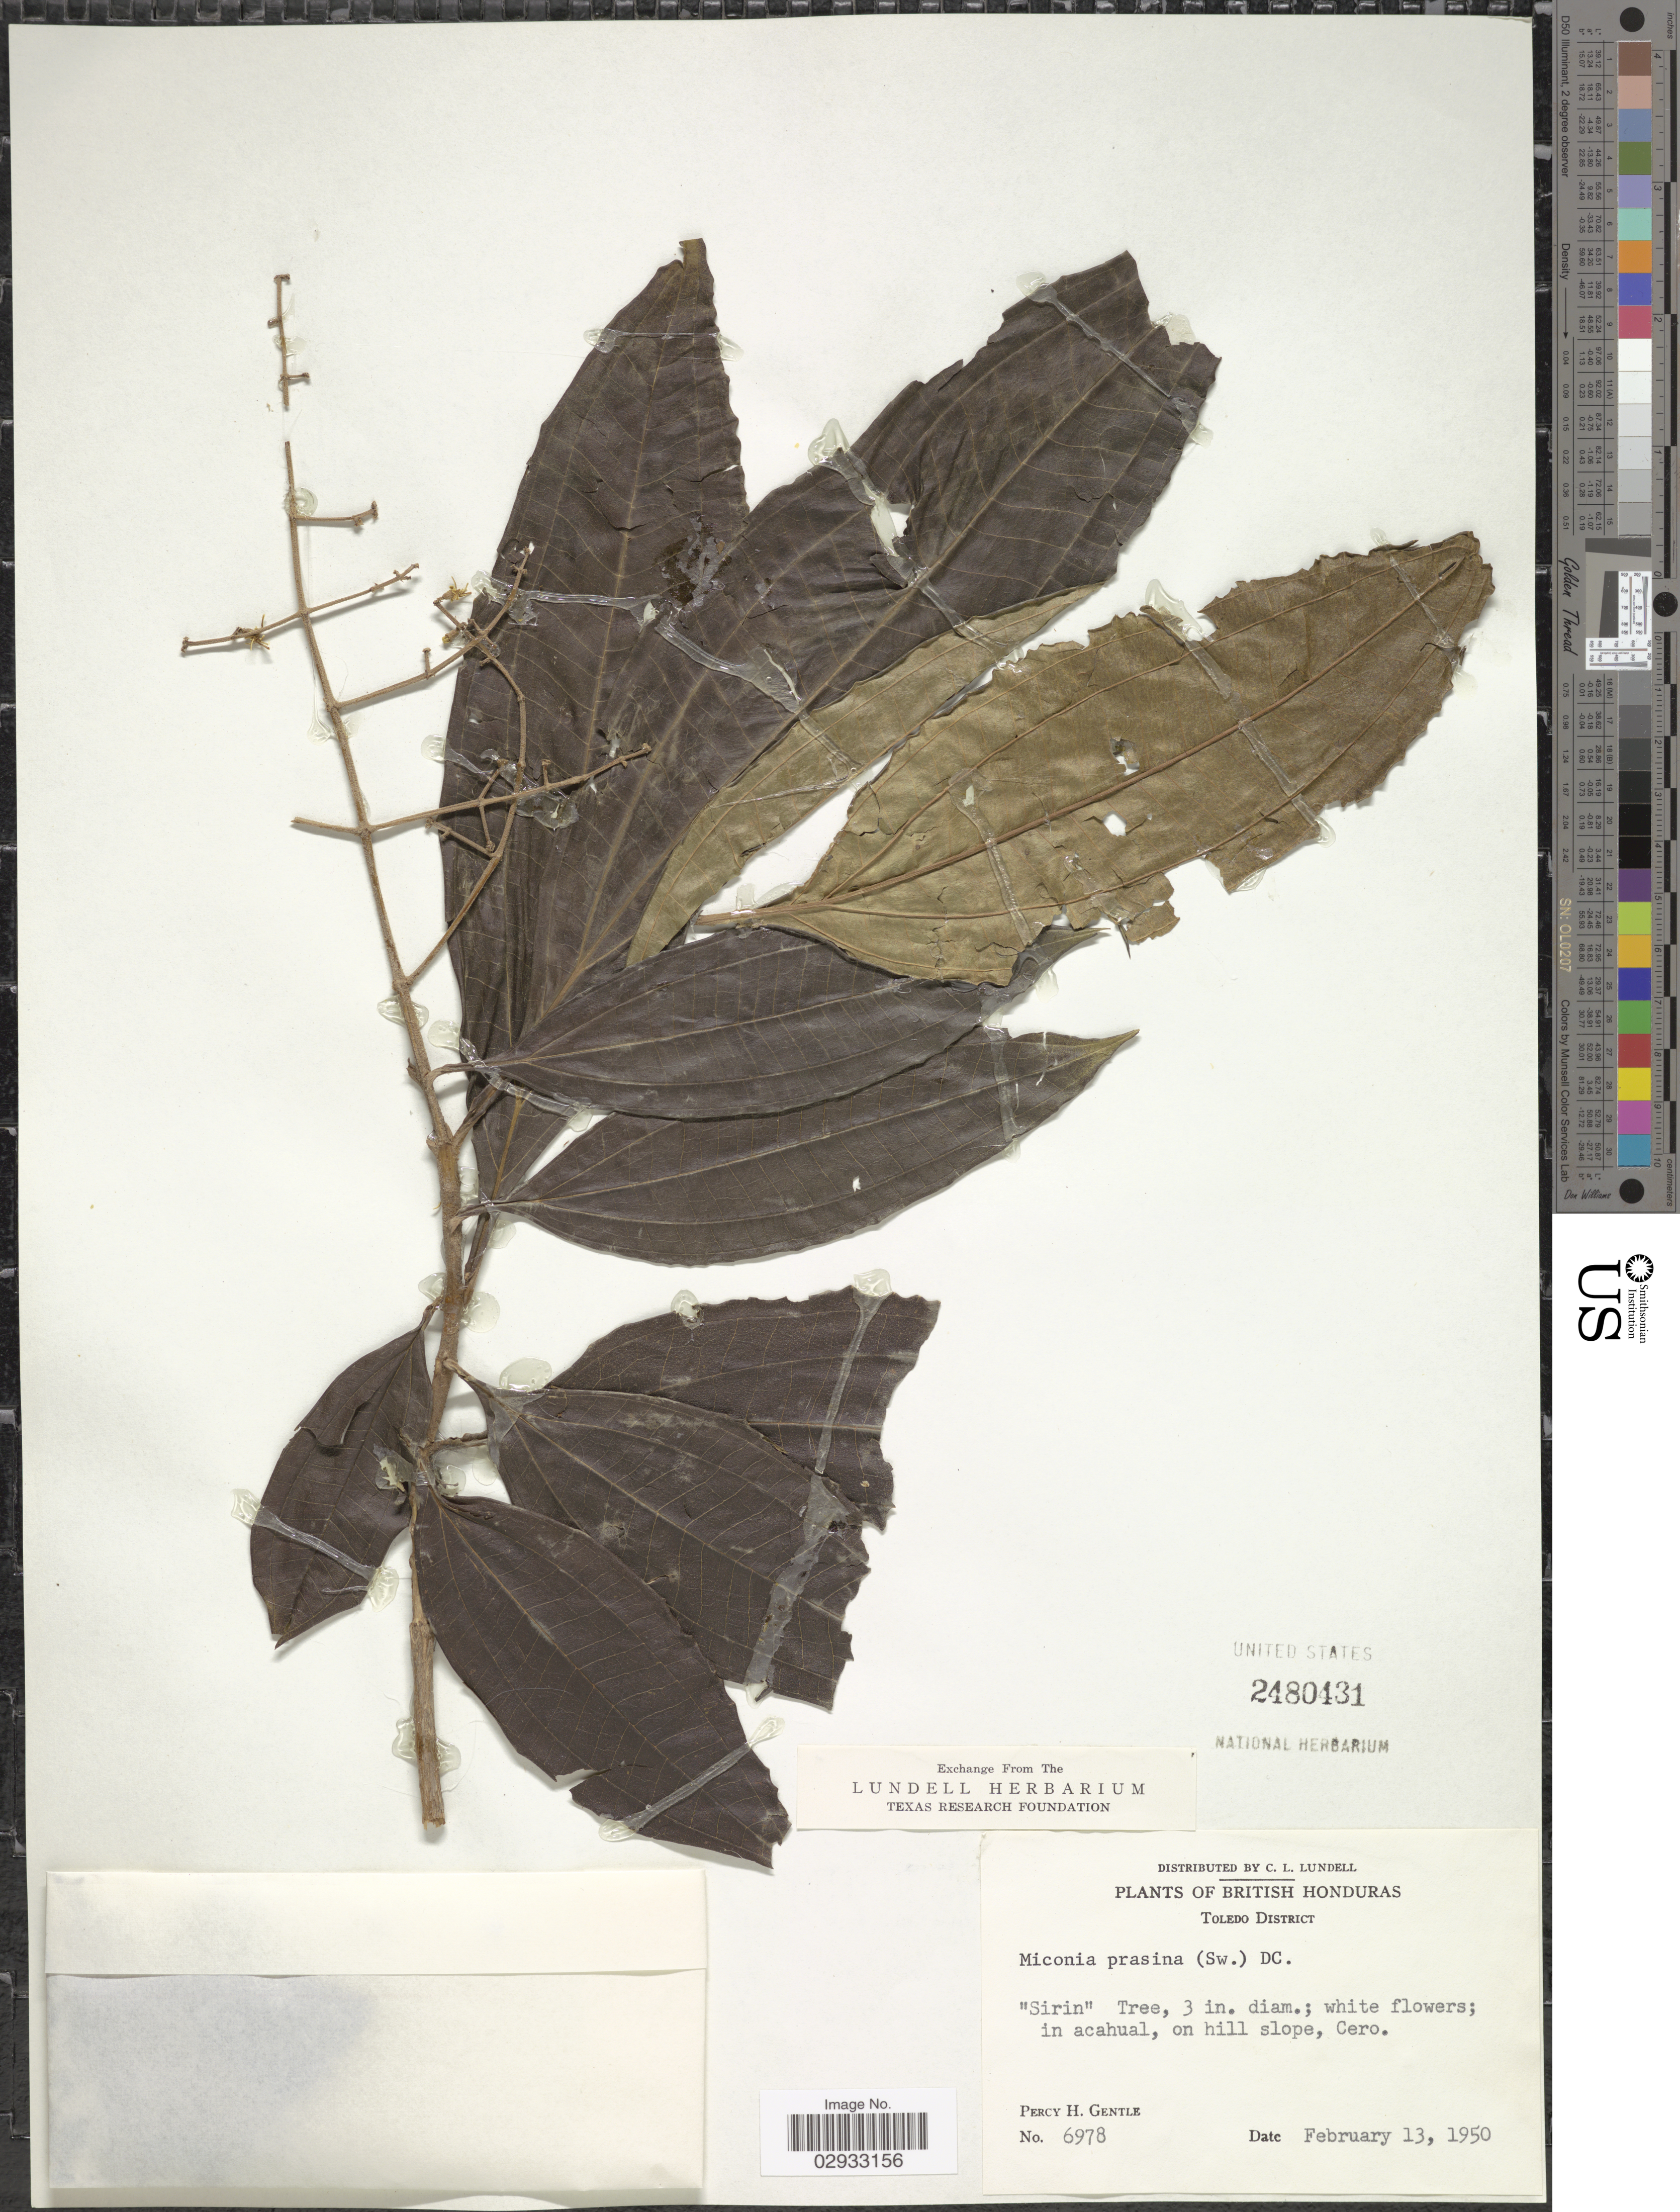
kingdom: Plantae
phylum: Tracheophyta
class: Magnoliopsida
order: Myrtales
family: Melastomataceae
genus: Miconia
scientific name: Miconia pteropoda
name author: Benth.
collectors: P. H. Gentle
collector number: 6978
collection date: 1950-02-13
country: Belize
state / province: Toledo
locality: British Honduras. Toledo District. In acahual, on hill slope, Cero.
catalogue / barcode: US 2480431